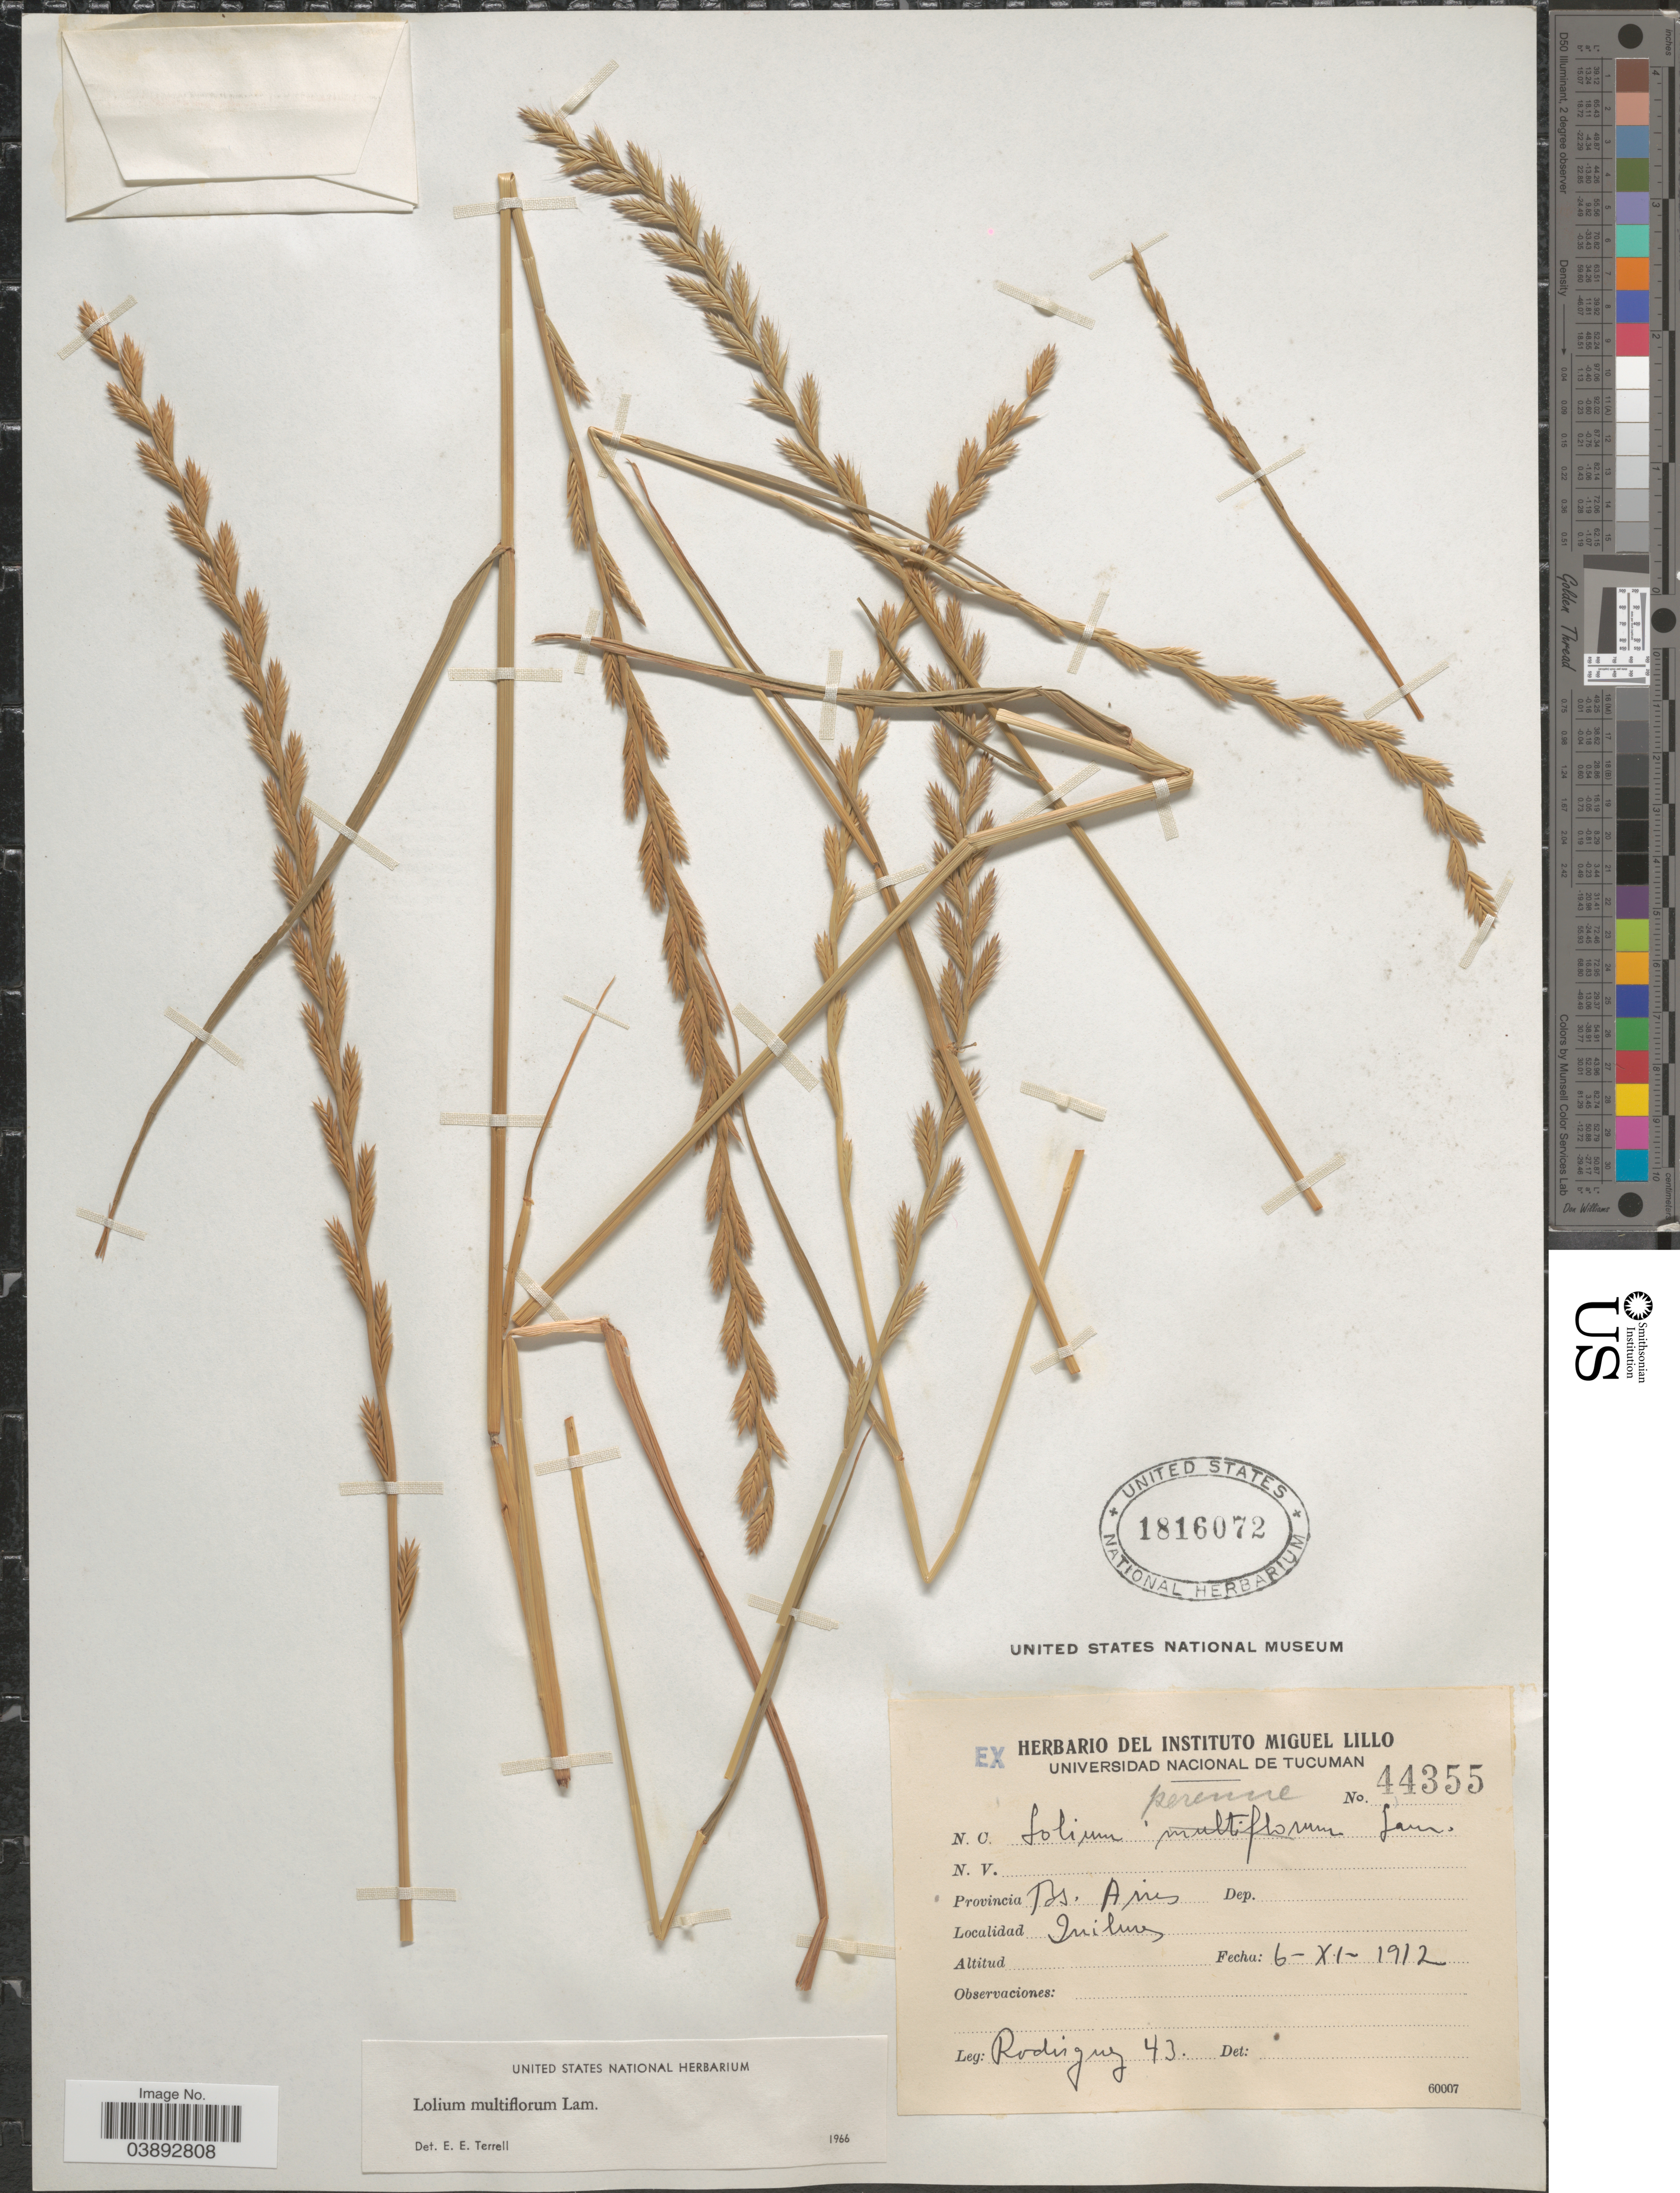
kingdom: Plantae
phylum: Tracheophyta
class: Liliopsida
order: Poales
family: Poaceae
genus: Lolium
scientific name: Lolium multiflorum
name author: Lam.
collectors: Rodriguez, --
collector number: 43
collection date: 1912-11-06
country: Argentina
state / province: Buenos Aires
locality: Quilmes.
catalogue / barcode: US 1816072